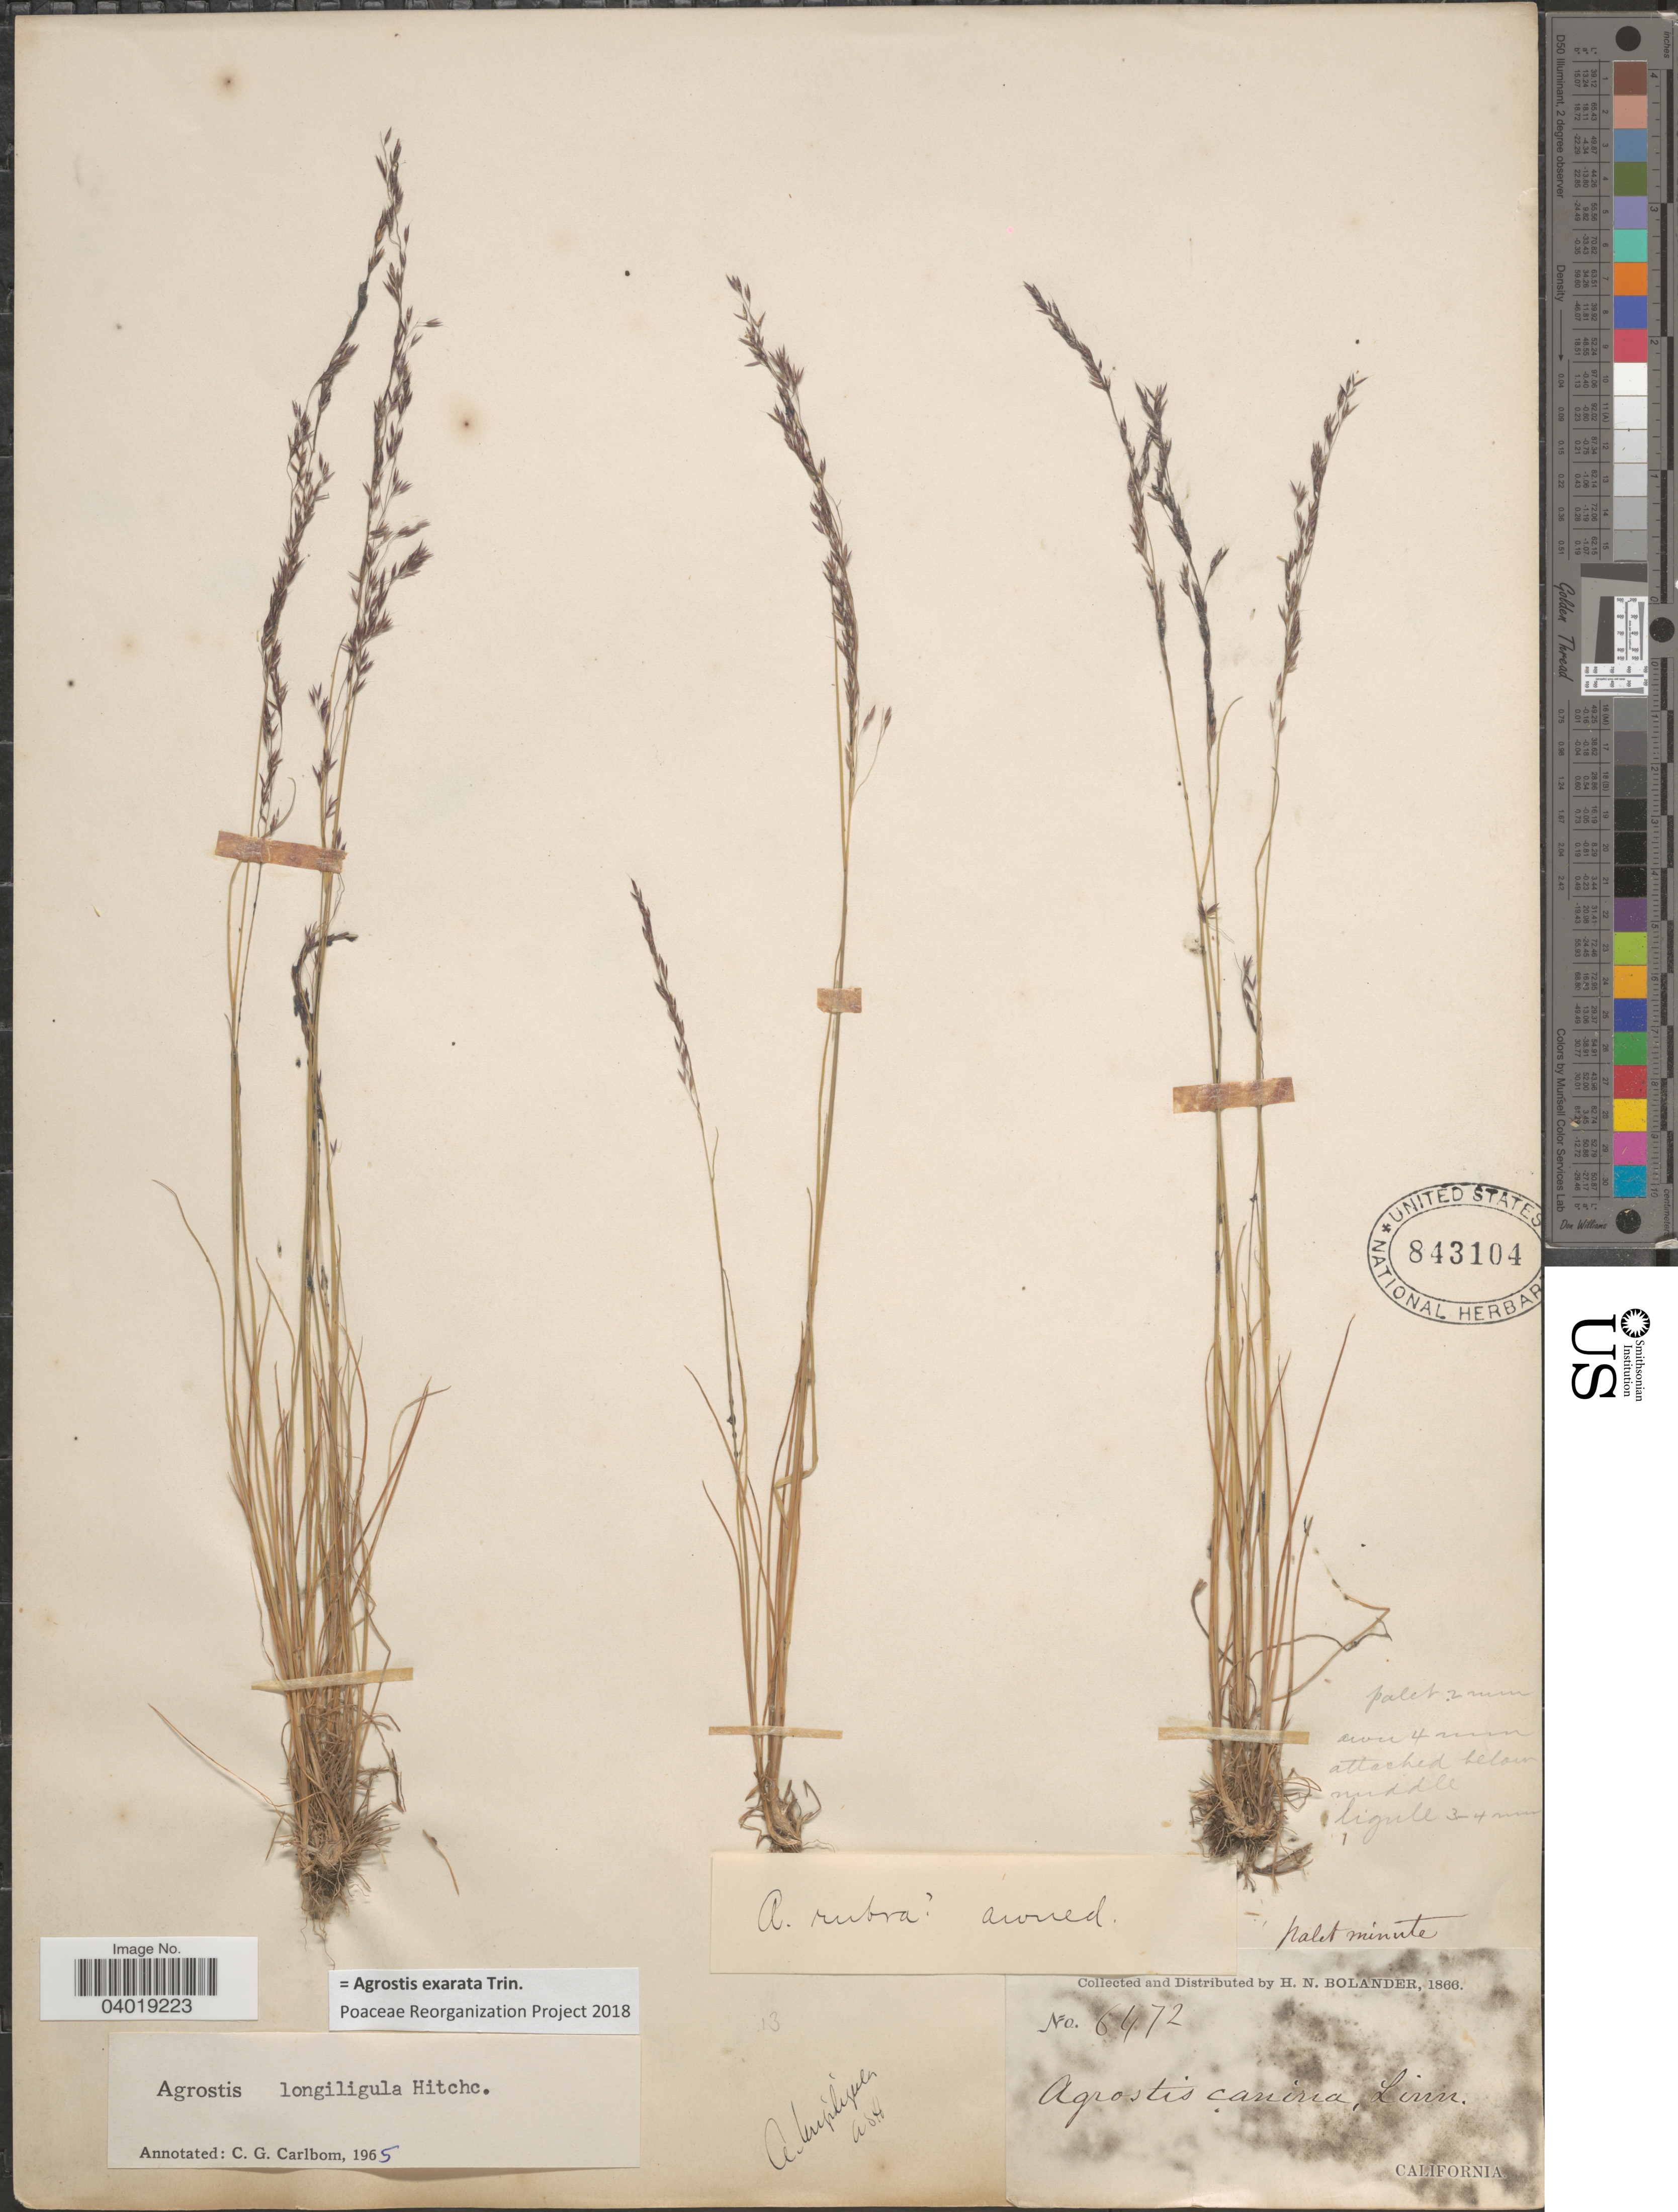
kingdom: Plantae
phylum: Tracheophyta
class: Liliopsida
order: Poales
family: Poaceae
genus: Agrostis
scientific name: Agrostis exarata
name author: Trin.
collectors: H. Bolander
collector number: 6472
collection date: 1866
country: United States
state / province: California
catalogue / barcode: US 843104